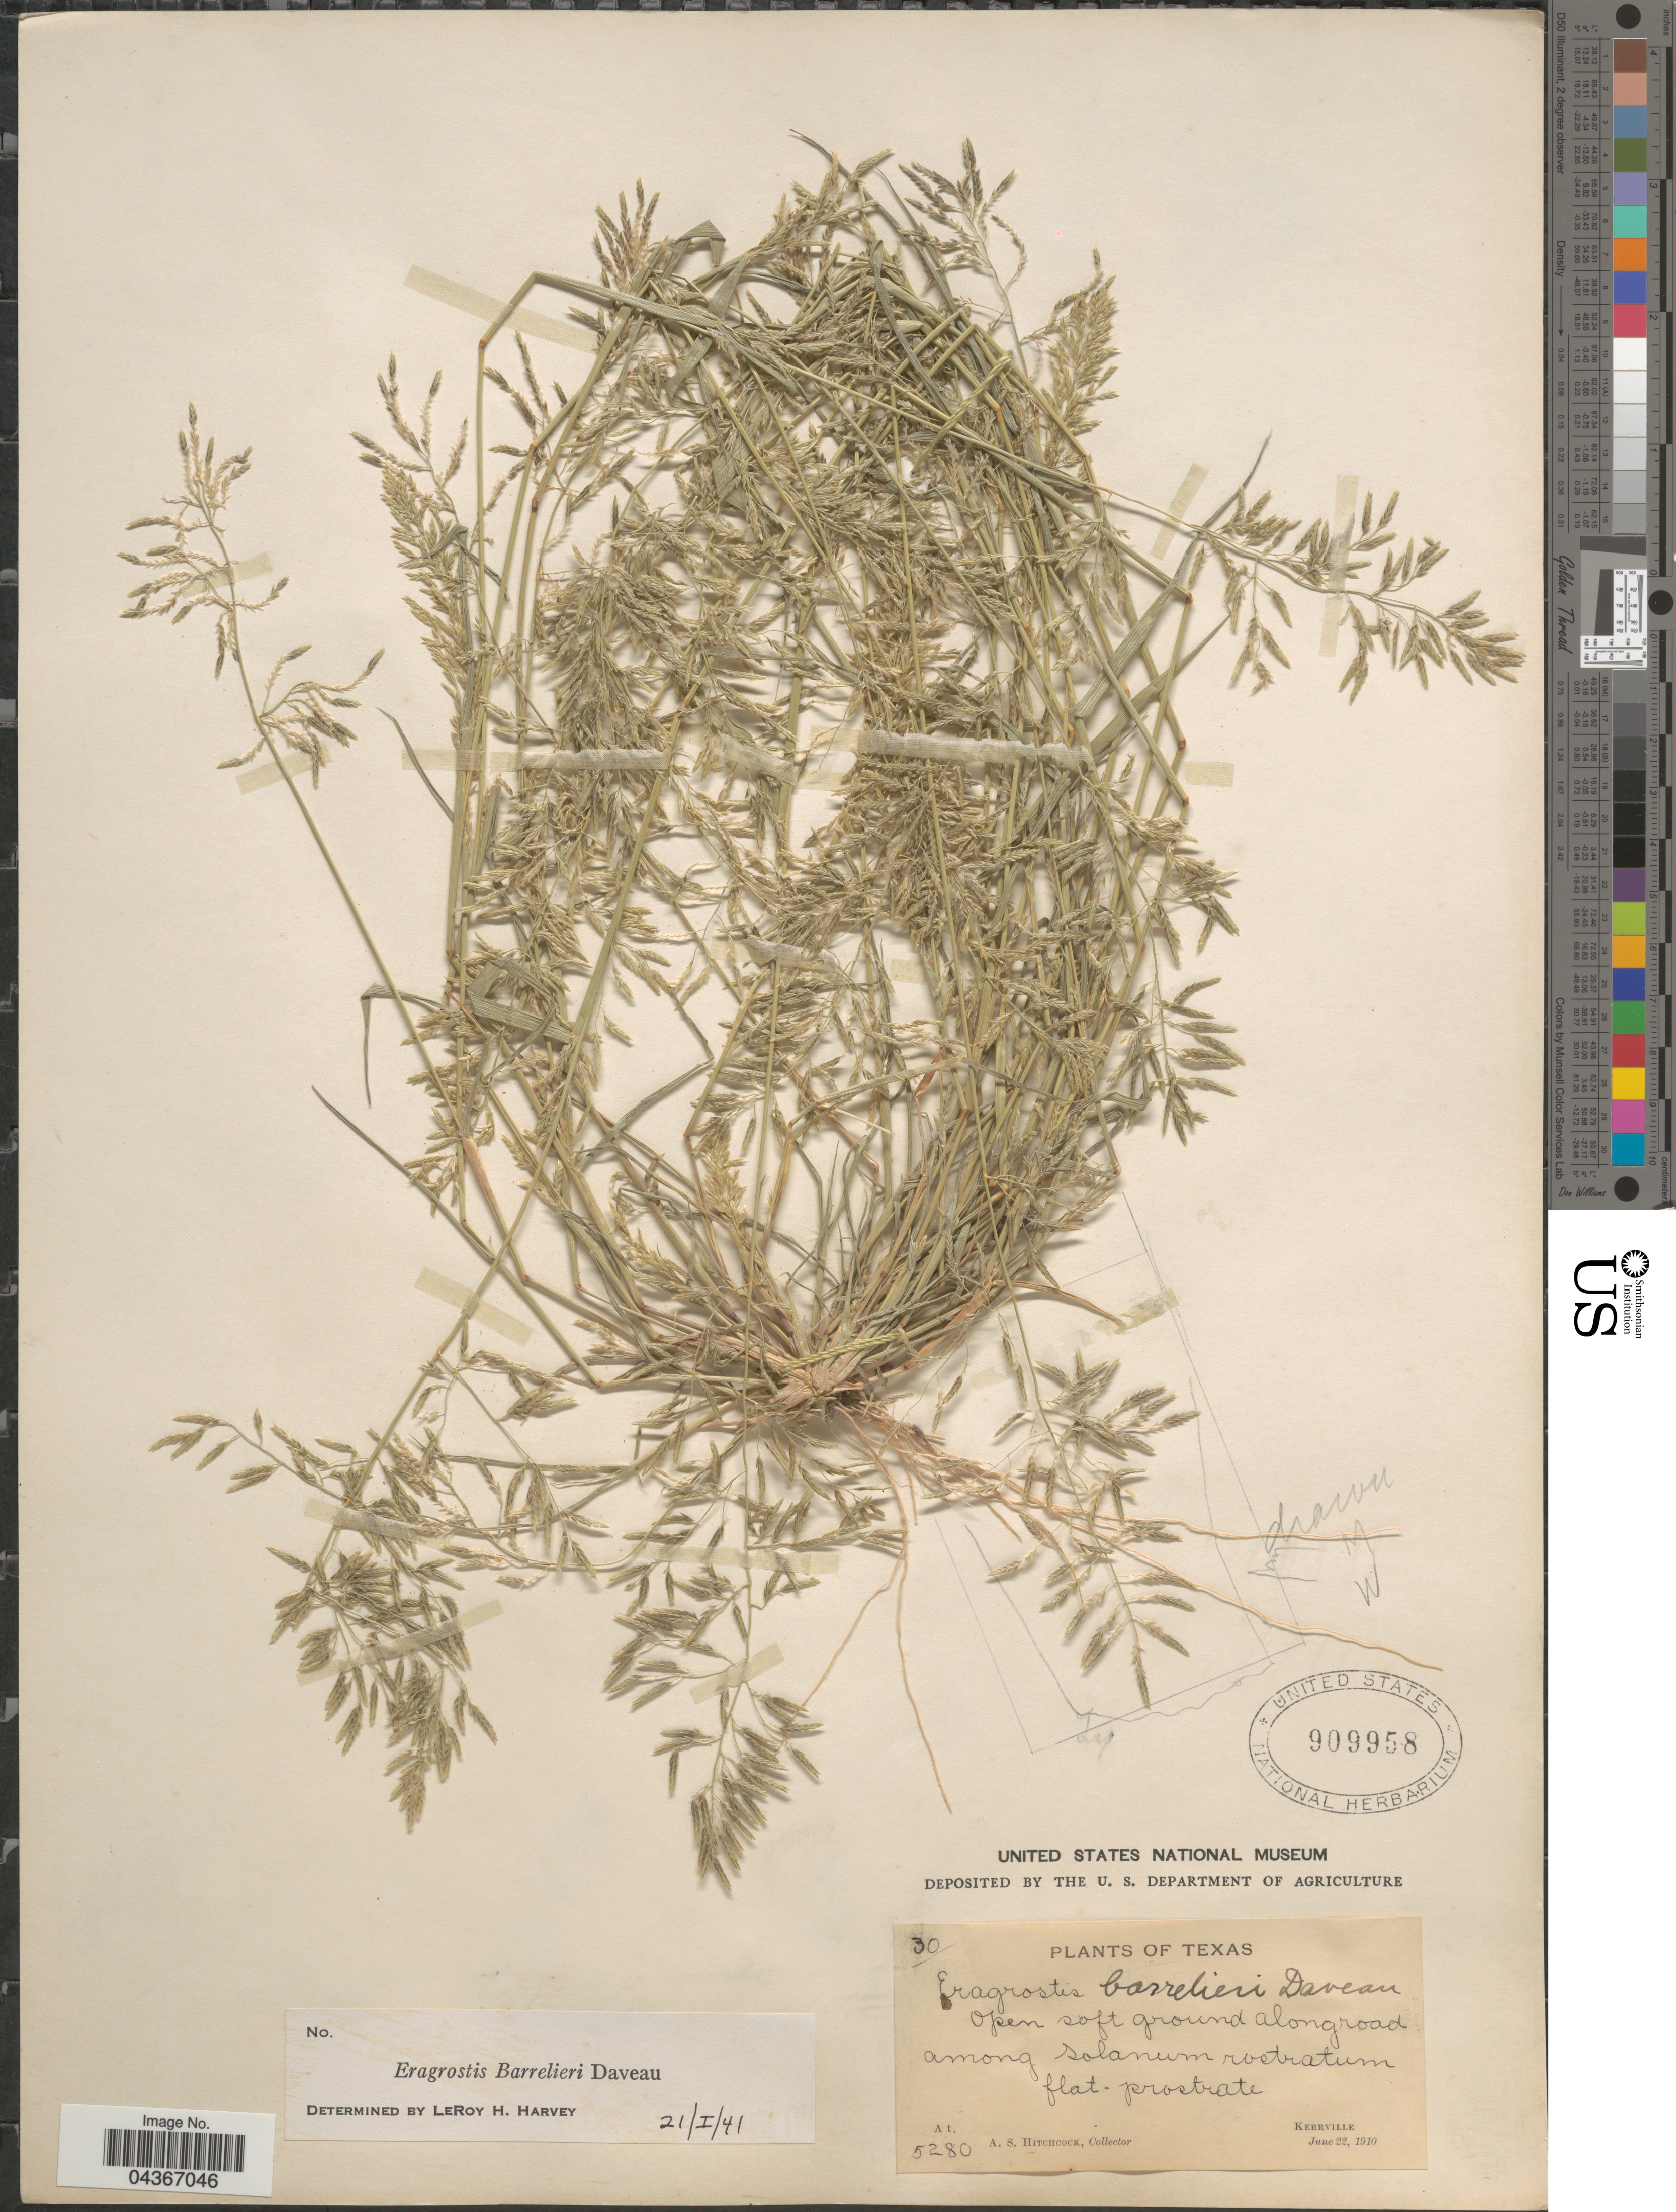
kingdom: Plantae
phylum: Tracheophyta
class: Liliopsida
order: Poales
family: Poaceae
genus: Eragrostis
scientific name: Eragrostis barrelieri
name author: Daveau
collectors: A. S. Hitchcock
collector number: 5280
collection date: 1910-06-22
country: United States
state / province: Texas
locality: Open soft ground along road. Kerrville.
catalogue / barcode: US 909958